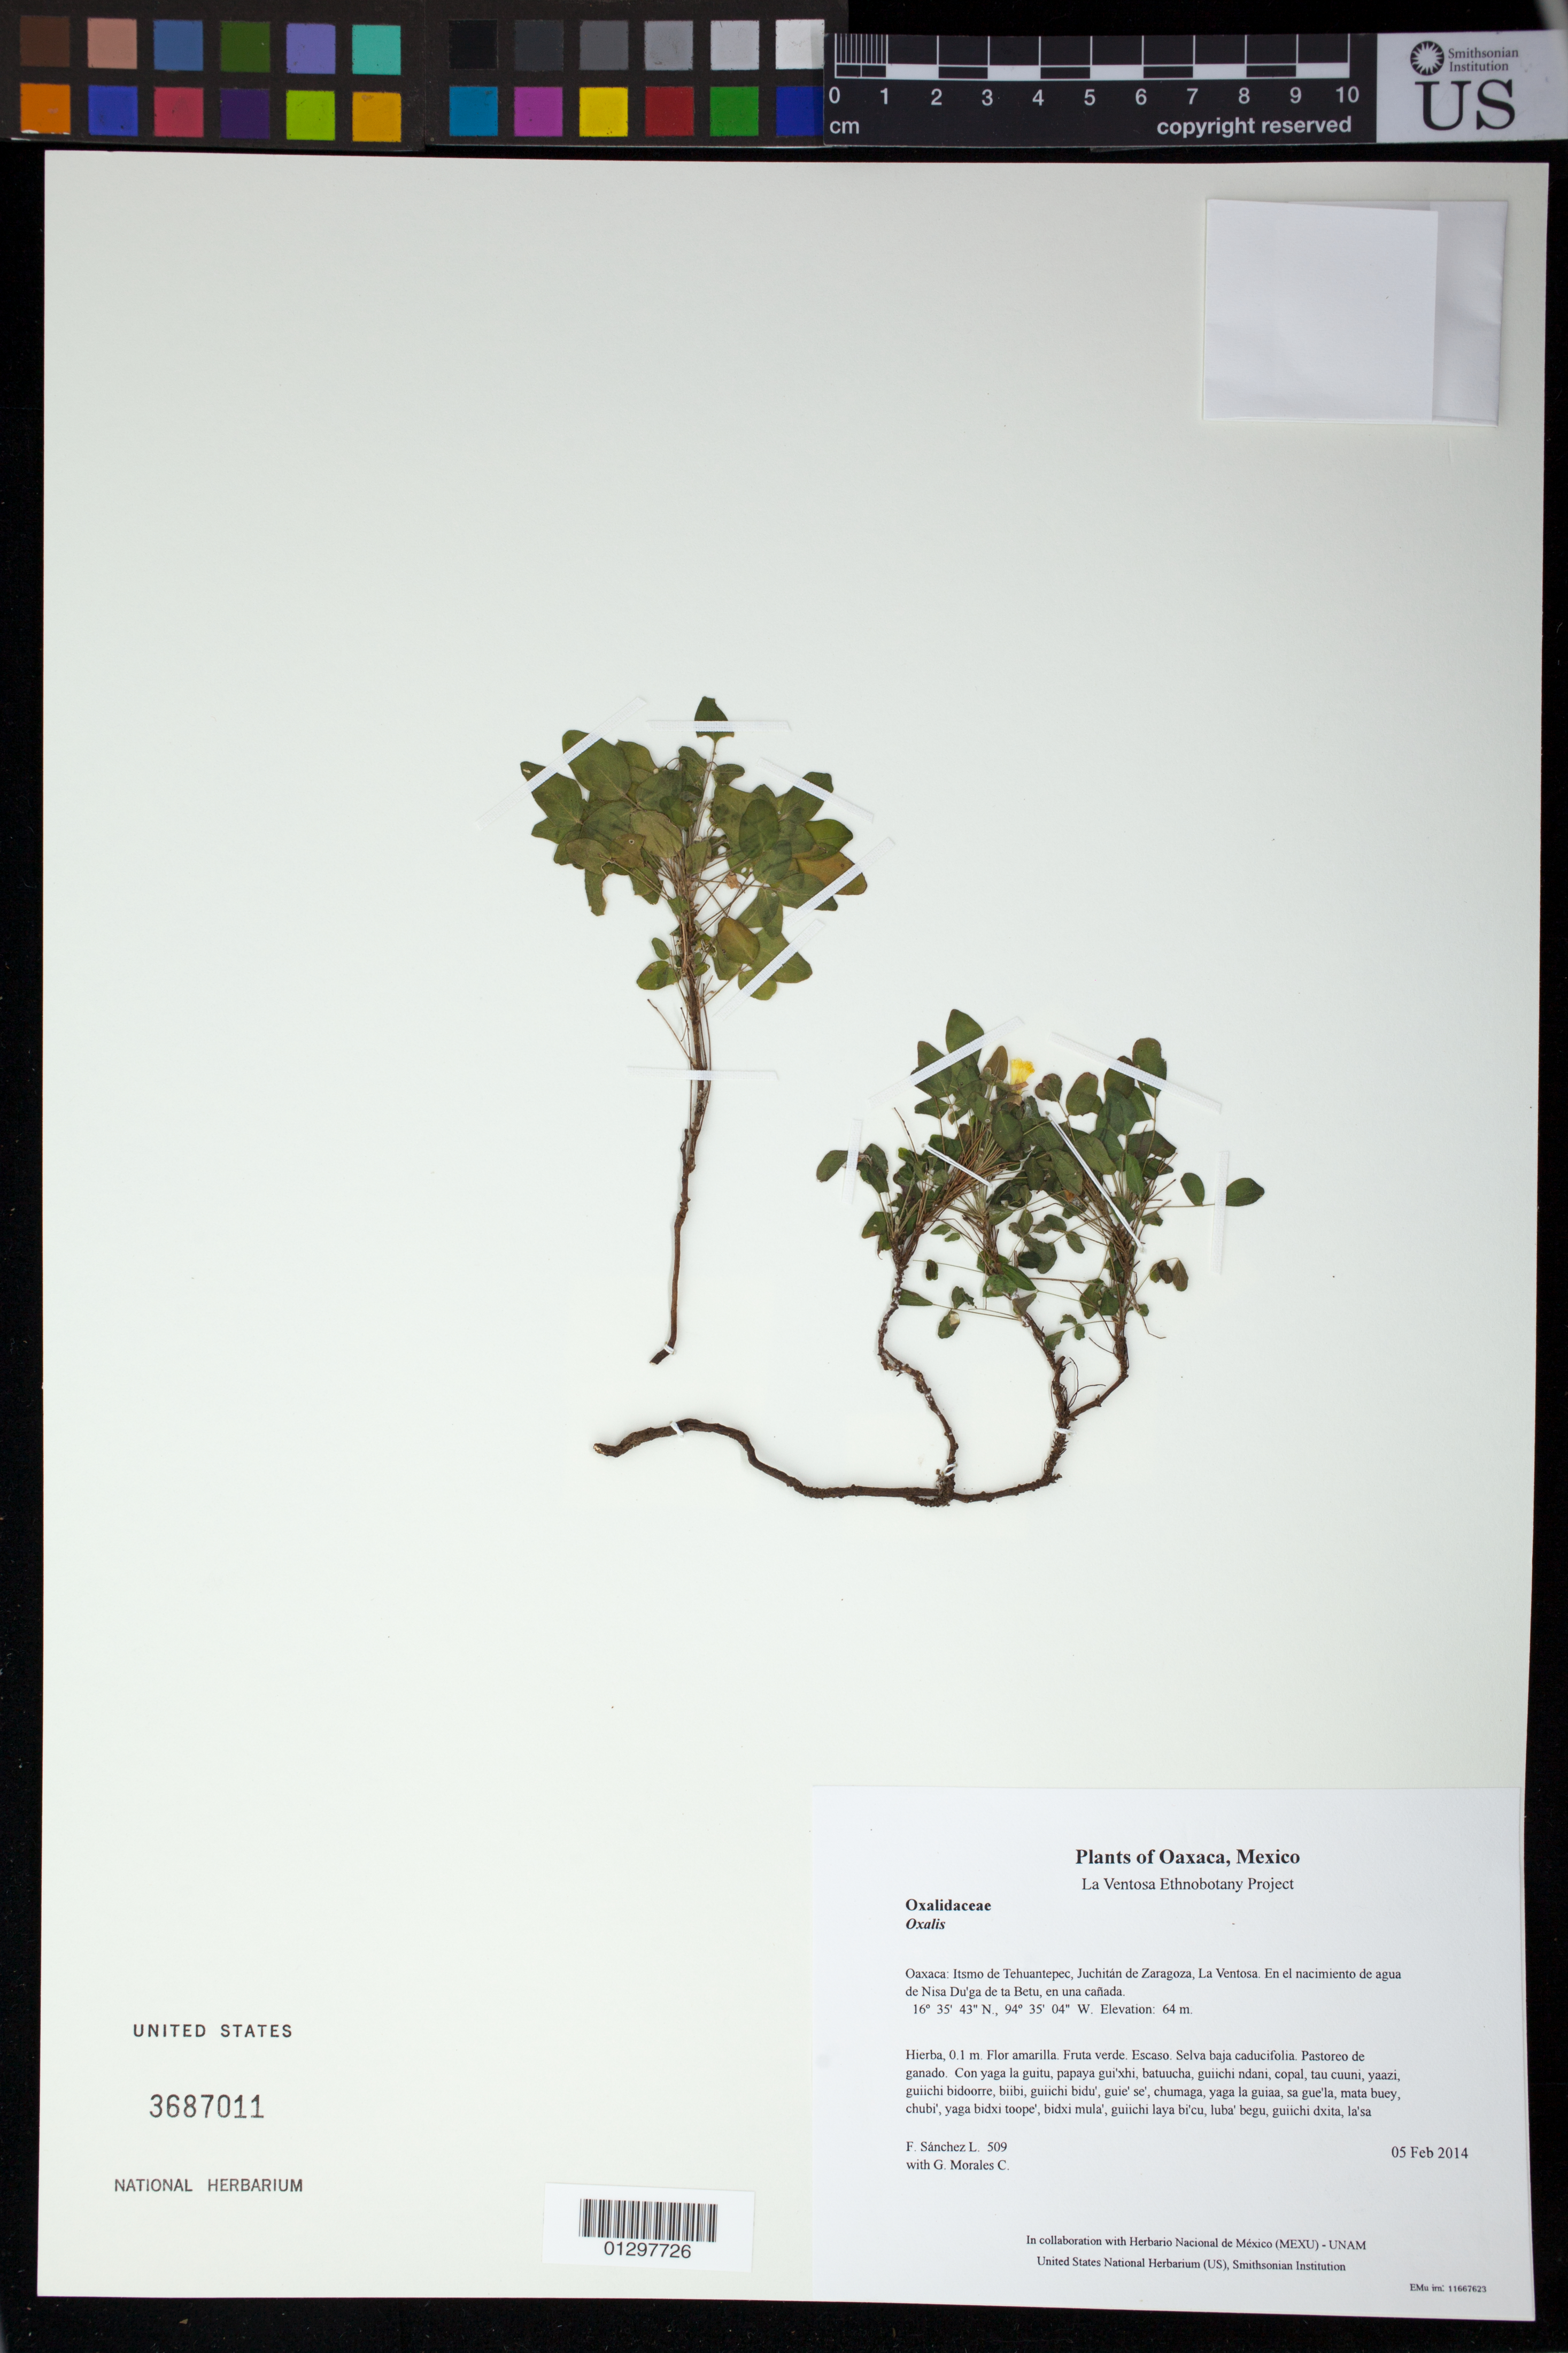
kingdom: Plantae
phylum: Tracheophyta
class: Magnoliopsida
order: Oxalidales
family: Oxalidaceae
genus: Oxalis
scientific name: Oxalis frutescens subsp. angustifolia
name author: (Kunth) Lourteig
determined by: Velasco G., Kenia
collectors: F. Sánchez L. & G. Morales C.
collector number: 509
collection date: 2014-02-05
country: Mexico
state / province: Oaxaca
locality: Itsmo de Tehuantepec, Juchitán de Zaragoza, La Ventosa. En el nacimiento de agua de Nisa Du'ga de ta Betu, en una cañada.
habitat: Selva baja caducifolia. Pastoreo de ganado.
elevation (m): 64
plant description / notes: MEXU, US; Guixi bandaga. 0.1 m. Guie' naguchi. Cuaananaxhi naga'. Huaxie'.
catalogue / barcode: US 3687011